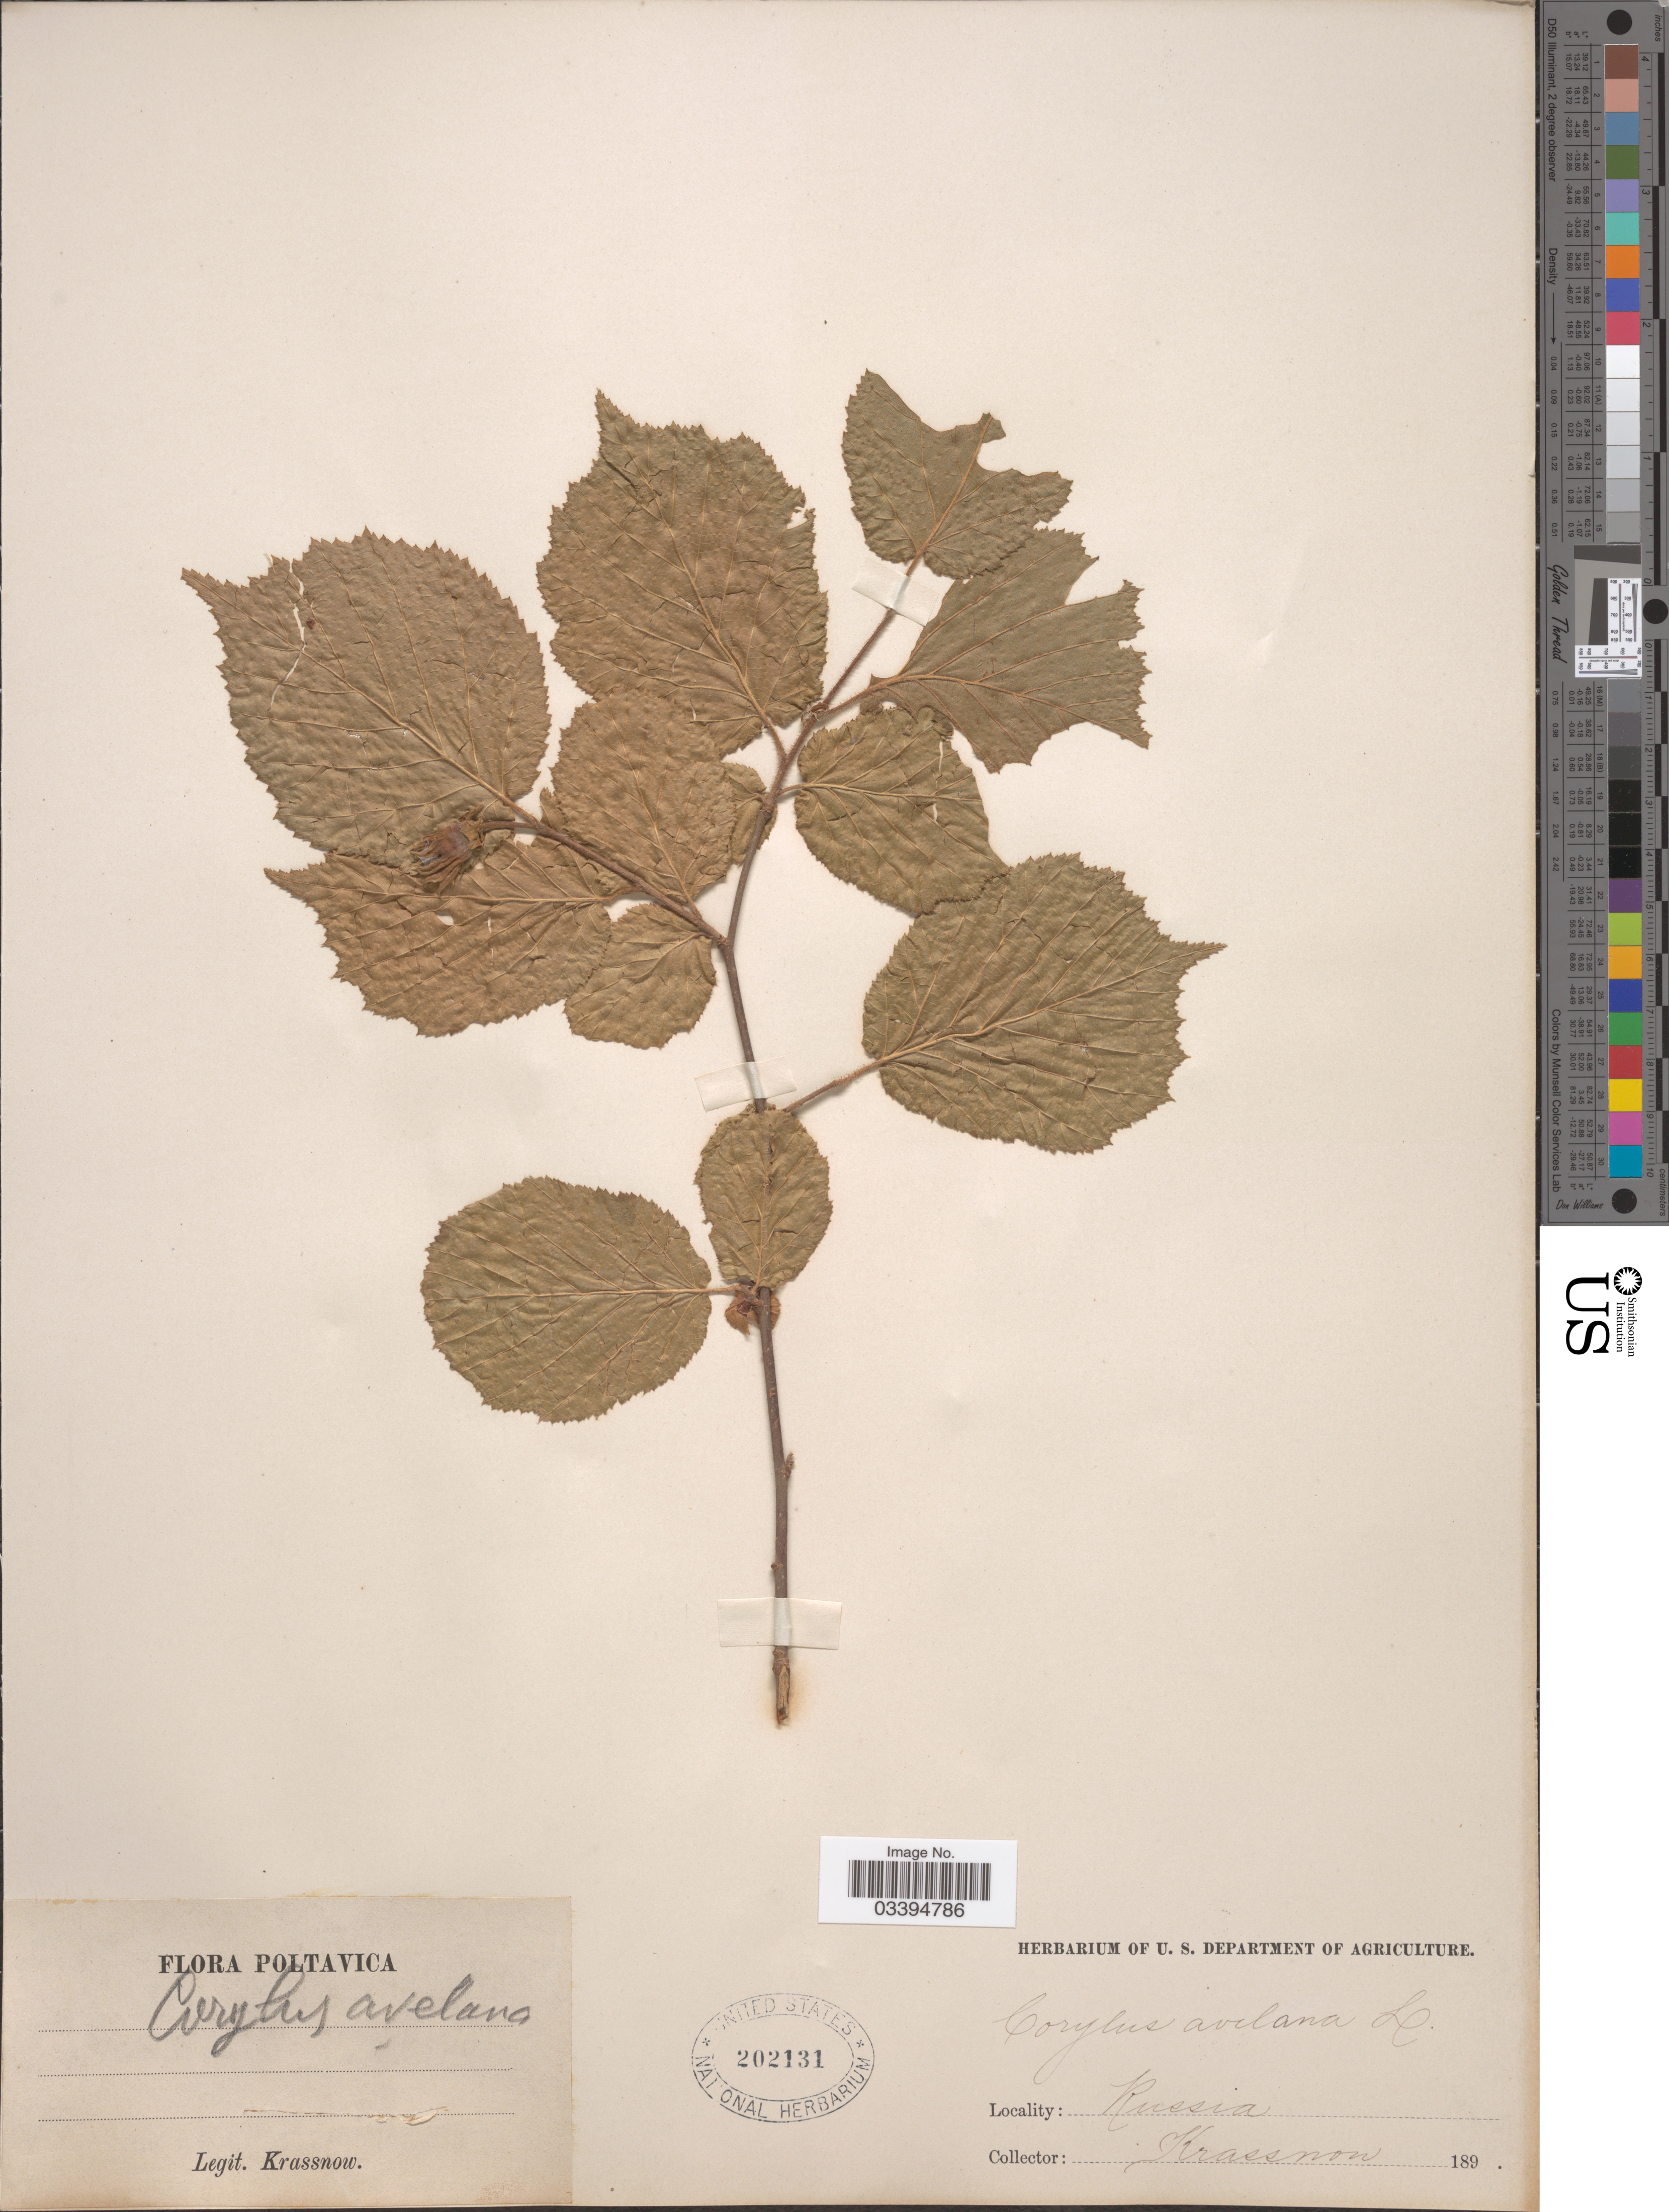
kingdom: Plantae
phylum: Tracheophyta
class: Magnoliopsida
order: Fagales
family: Betulaceae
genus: Corylus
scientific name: Corylus avellana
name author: L.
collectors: -. Krassnow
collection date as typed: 189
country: Ukraine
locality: Poltavica.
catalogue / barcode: US 202131